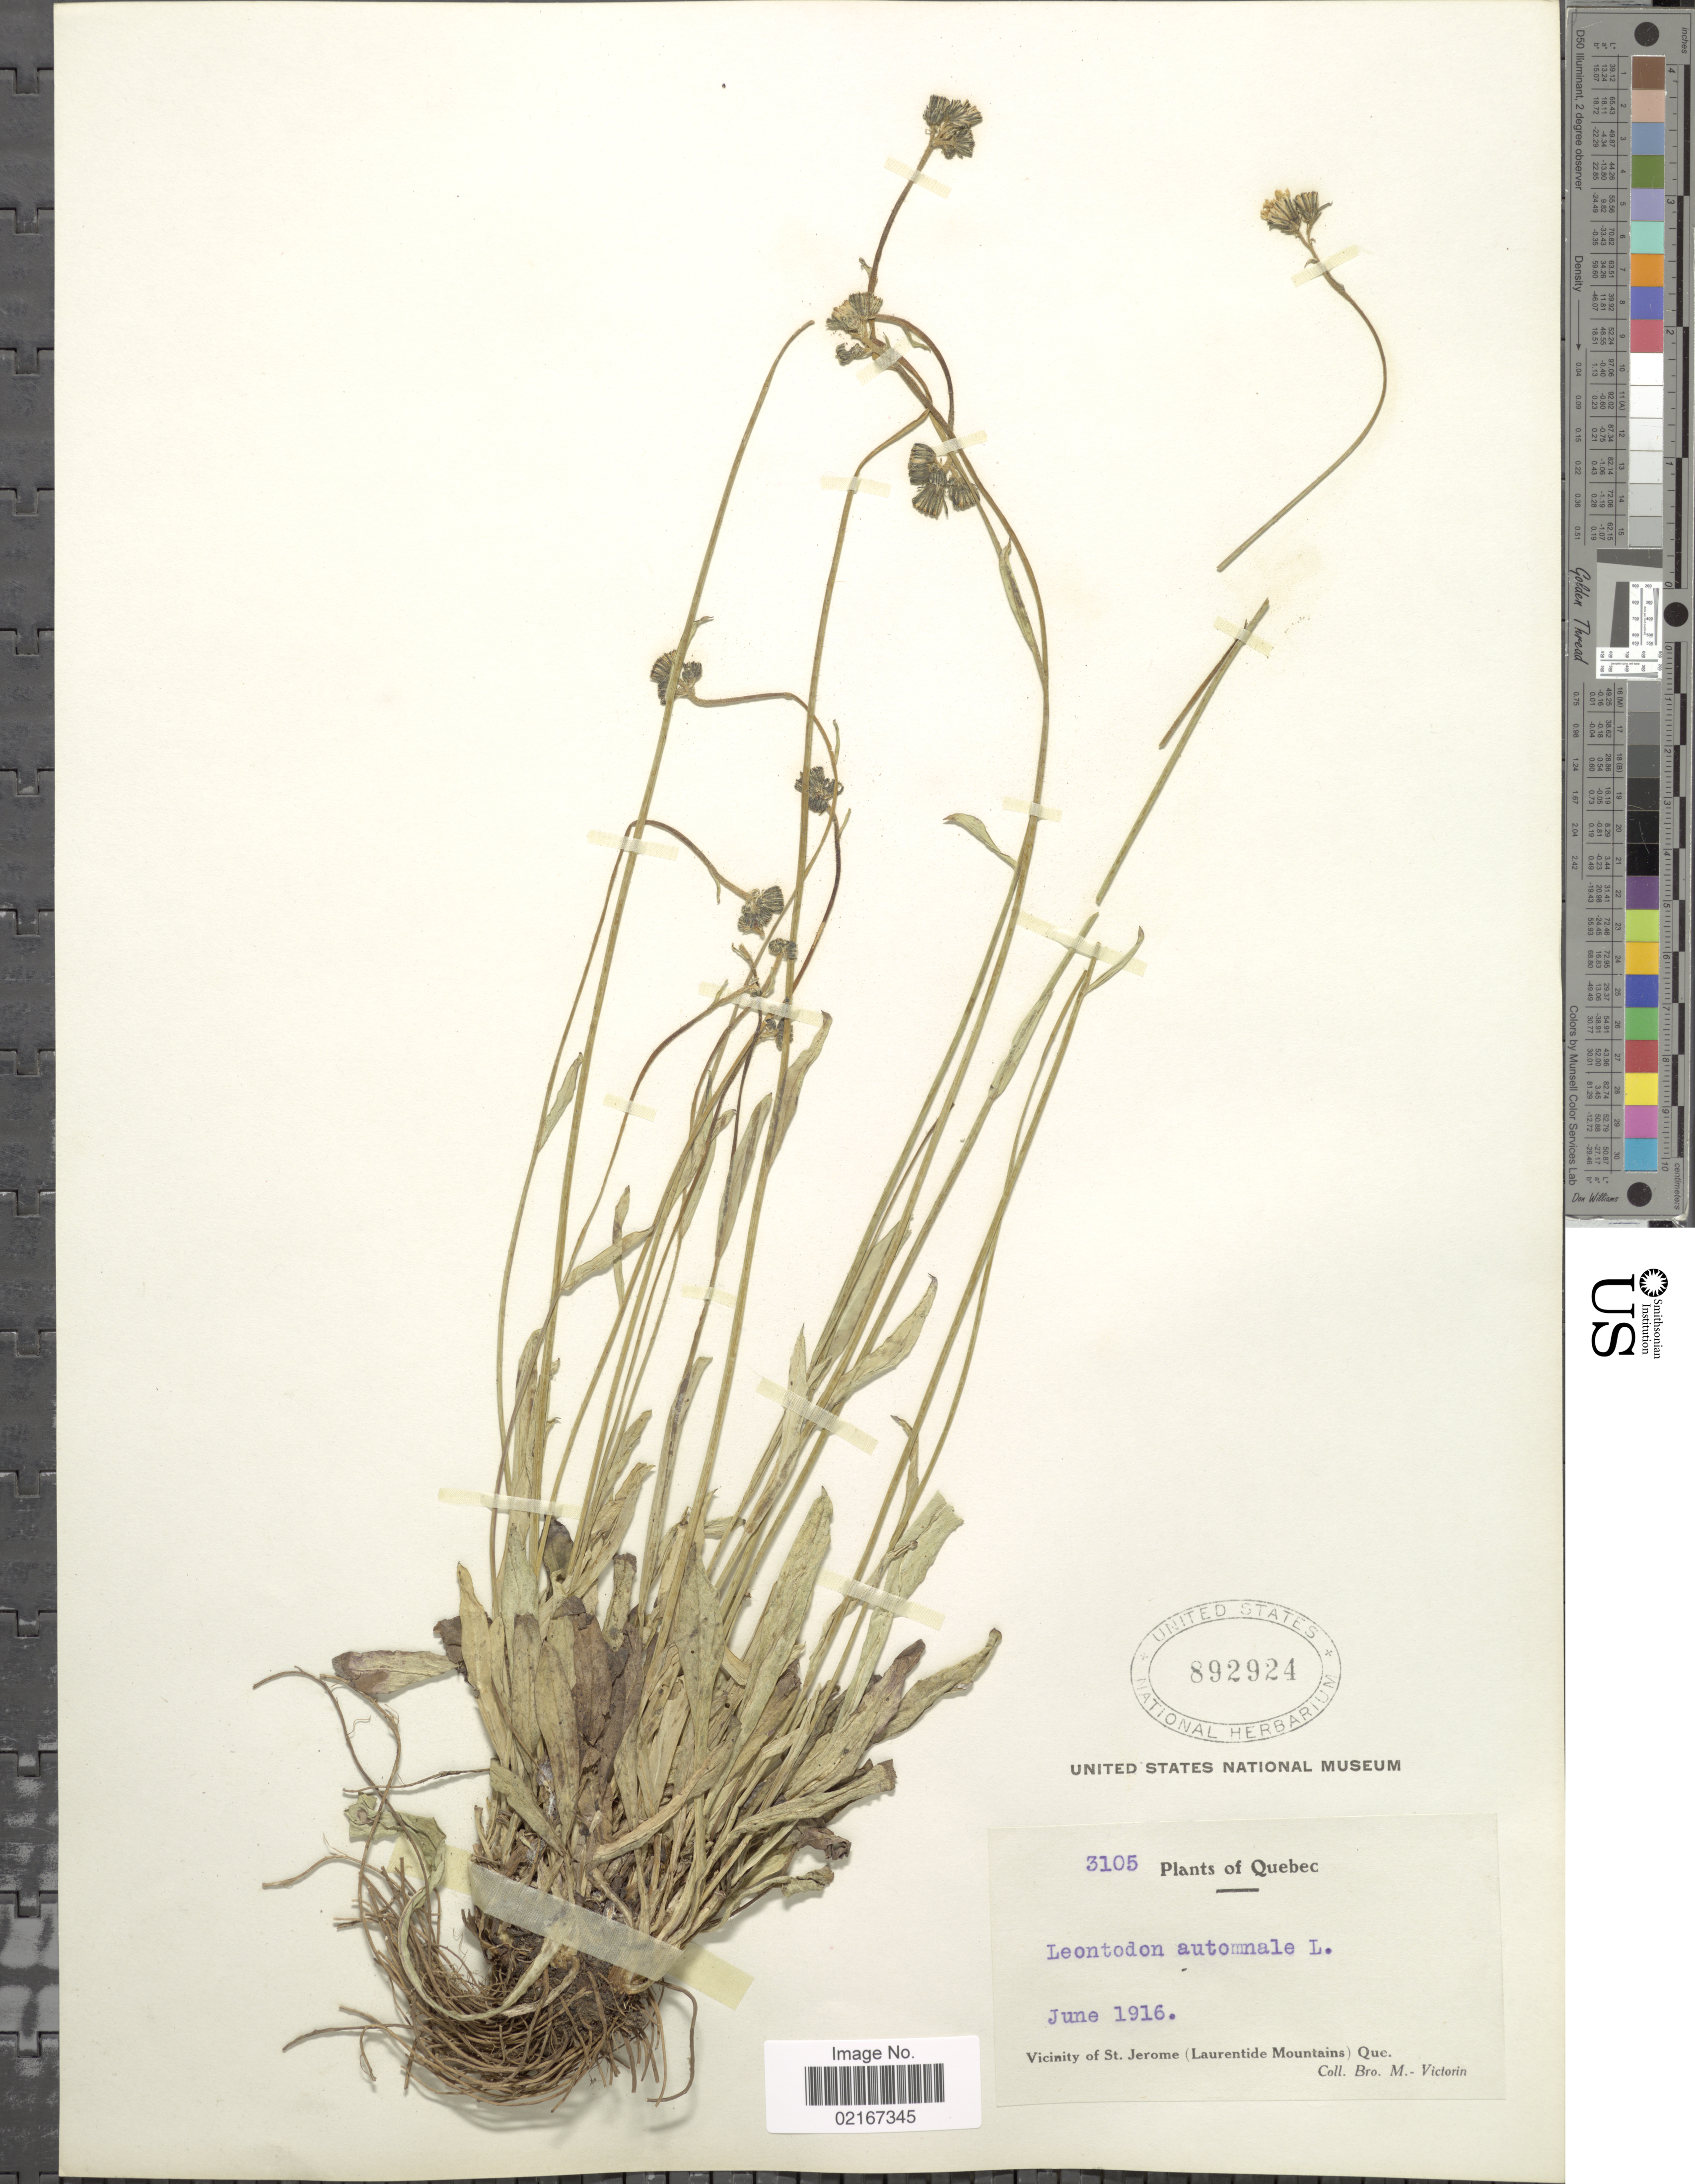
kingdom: Plantae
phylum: Tracheophyta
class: Magnoliopsida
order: Asterales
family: Asteraceae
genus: Scorzoneroides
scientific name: Scorzoneroides autumnalis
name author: (L.) Moench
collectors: Fr. Marie-Victorin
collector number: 3105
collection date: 1916-06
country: Canada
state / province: Quebec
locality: Vicinity of St. Jerome (Laurentide Mountains) Que.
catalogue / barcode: US 892924